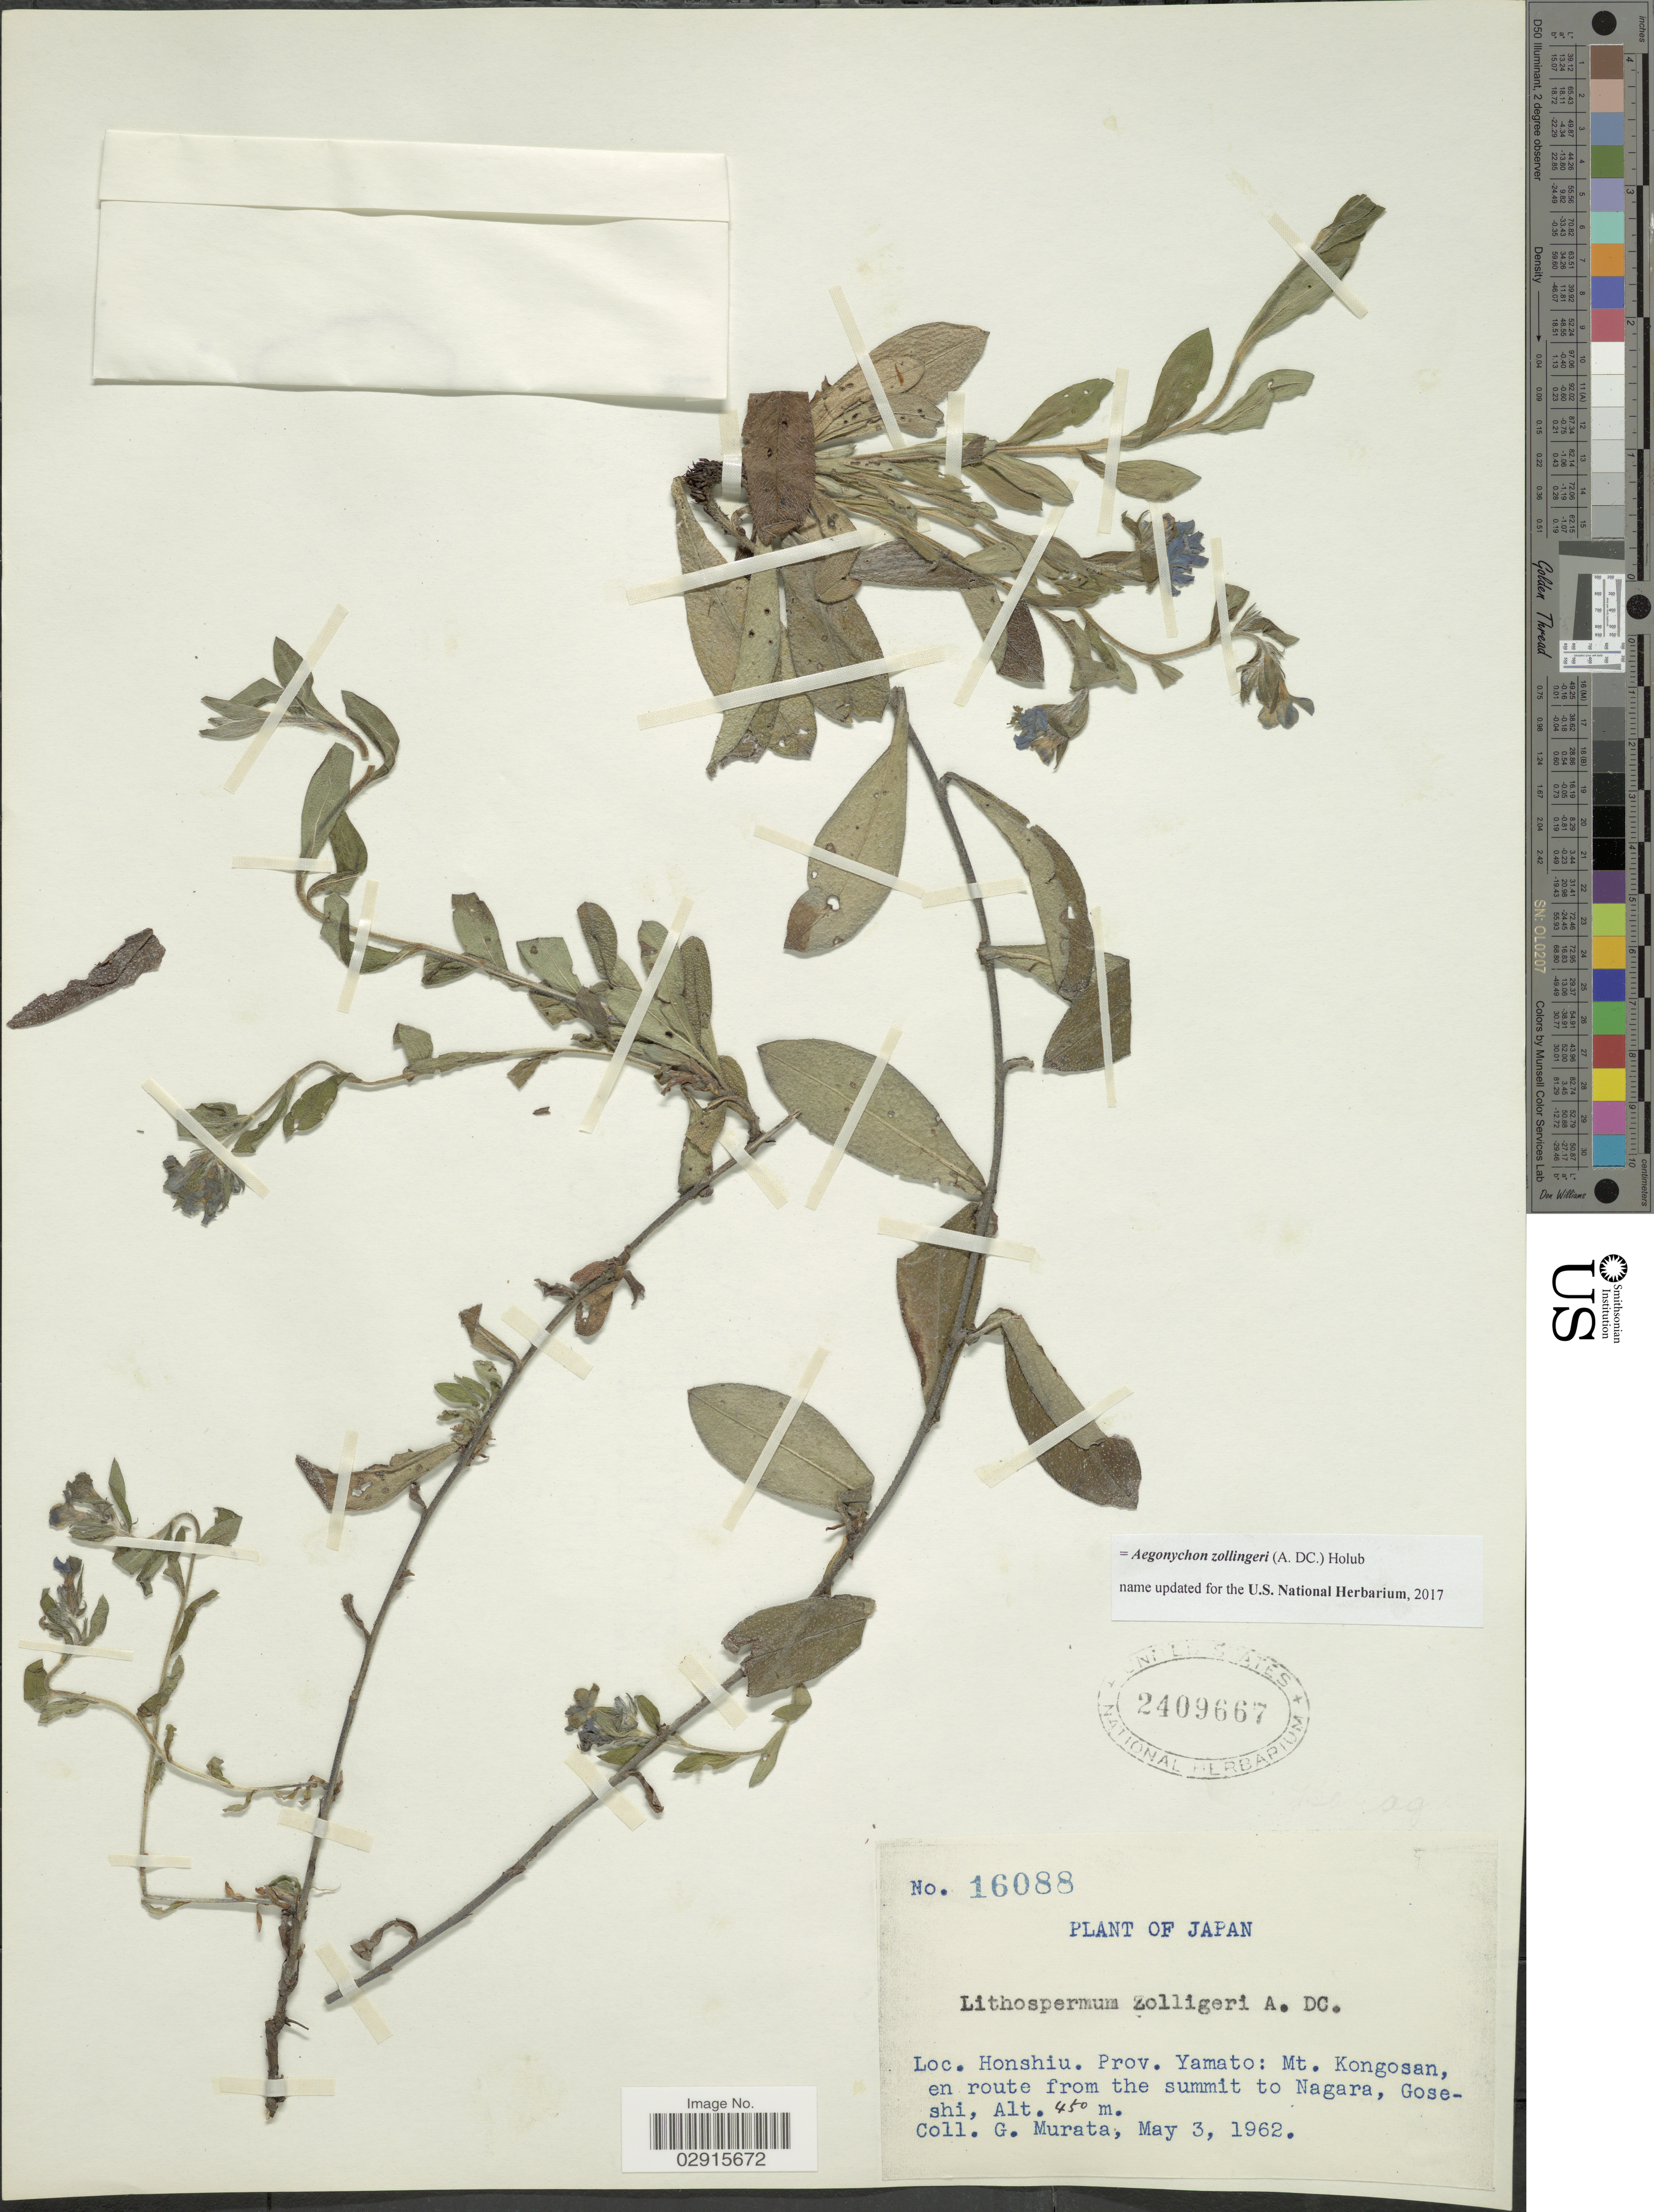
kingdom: Plantae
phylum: Tracheophyta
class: Magnoliopsida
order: Boraginales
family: Boraginaceae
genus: Aegonychon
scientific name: Aegonychon zollingeri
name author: (A. DC.) Holub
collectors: G. Murata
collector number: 16088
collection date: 1962-05-03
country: Japan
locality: Honshiu. Prov. Yamato: Mt. Kongosan, en route from the summit to Nagara, Goseshi.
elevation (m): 450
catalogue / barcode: US 2409667